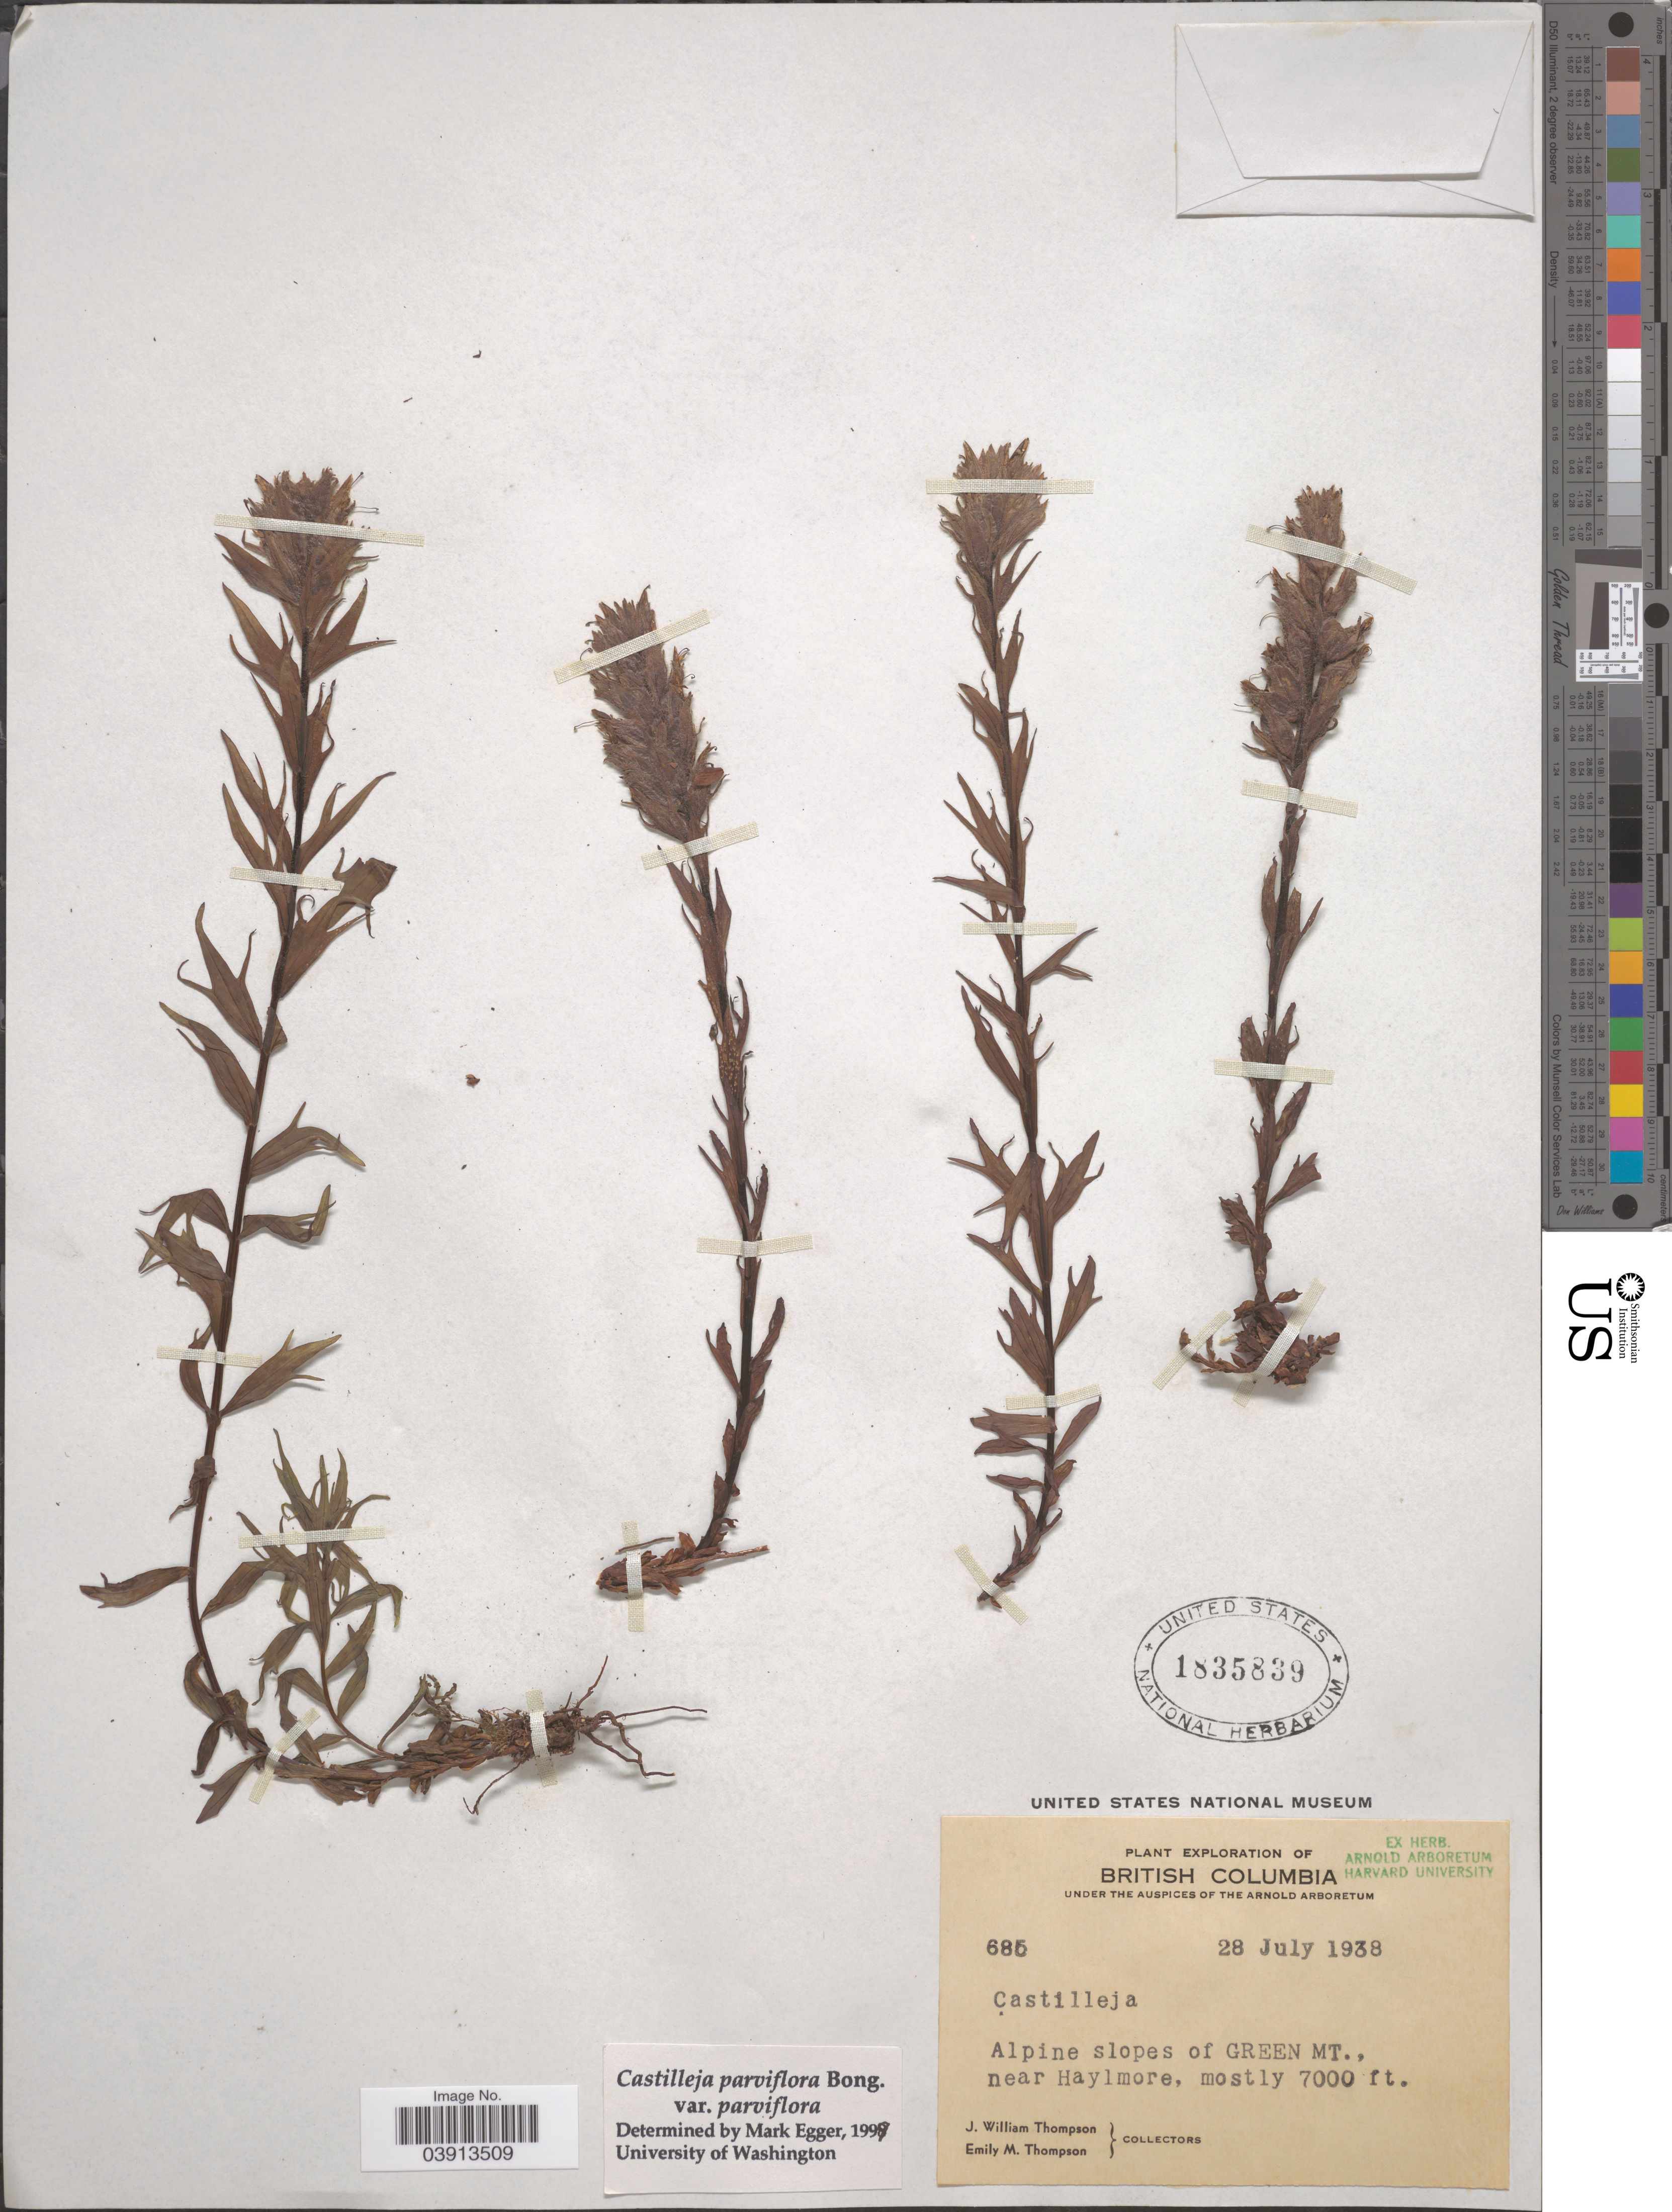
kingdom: Plantae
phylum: Tracheophyta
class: Magnoliopsida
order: Lamiales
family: Orobanchaceae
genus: Castilleja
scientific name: Castilleja parviflora var. albida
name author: (Pennell) Ownbey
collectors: J. W. Thompson & E. M. Thompson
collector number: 685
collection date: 1938-07-28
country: Canada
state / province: British Columbia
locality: Alpine slopes of Green Mt., near Haylmore.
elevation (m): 2134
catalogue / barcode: US 1835839